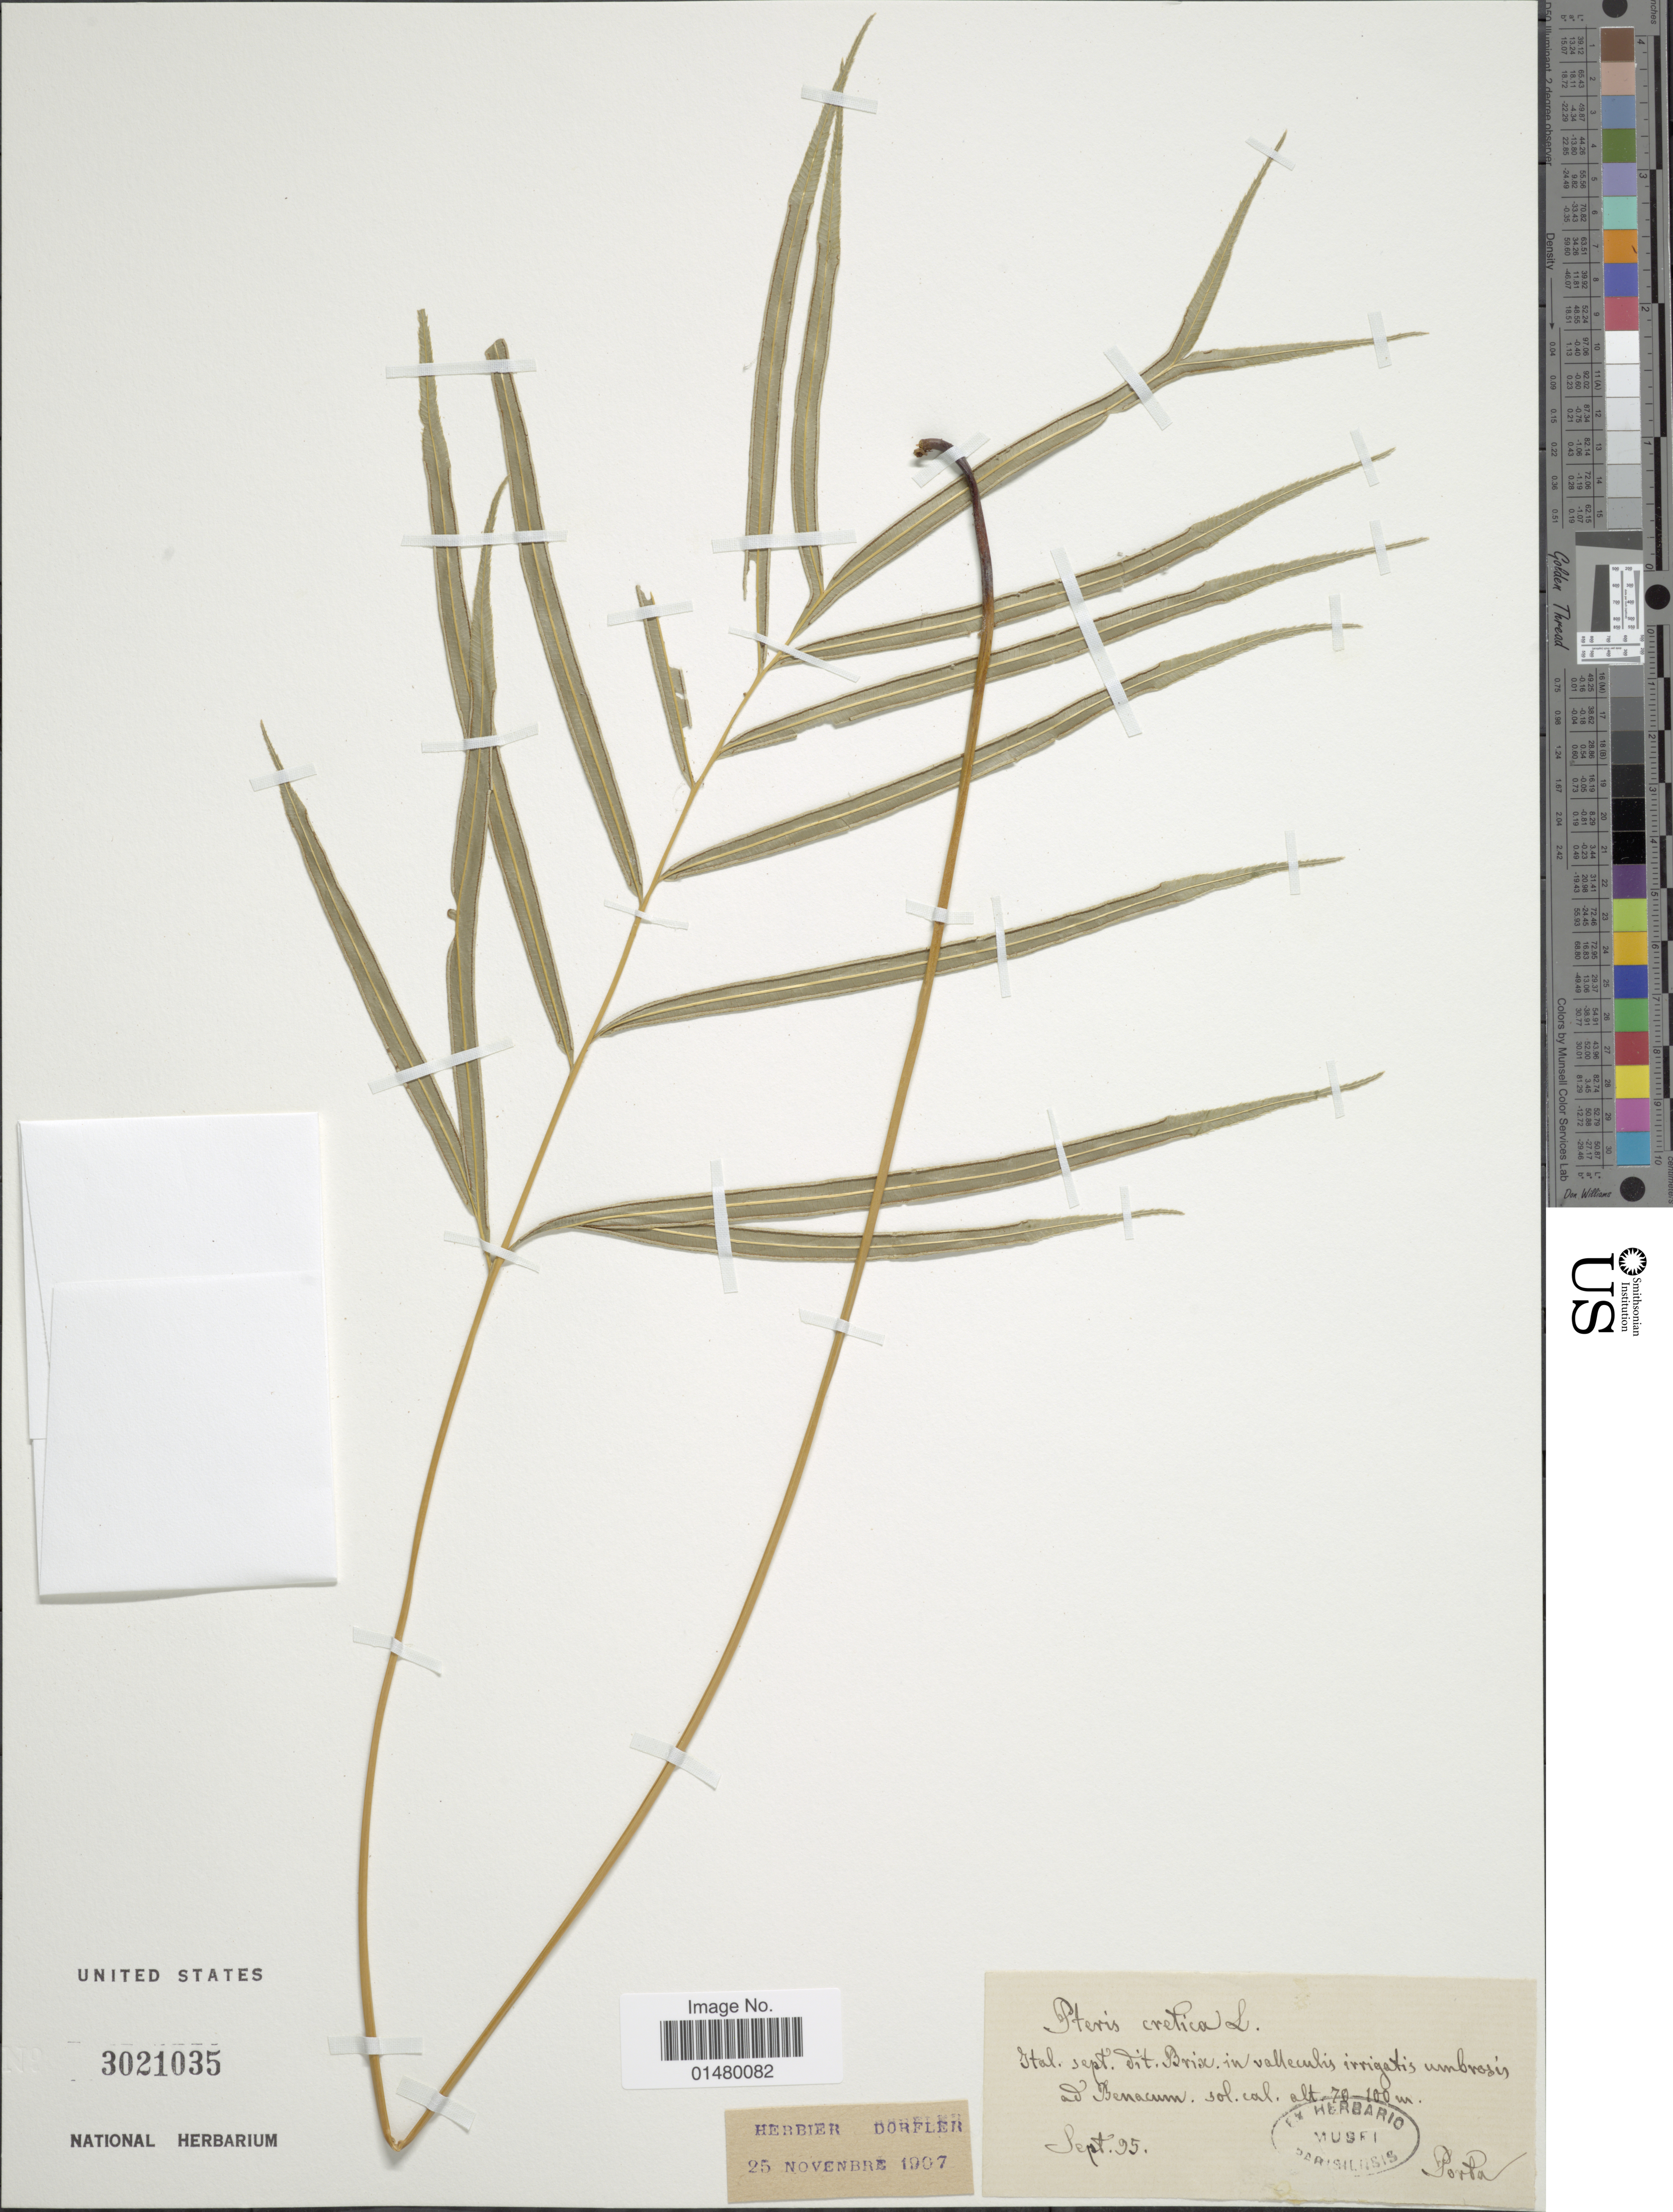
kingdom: Plantae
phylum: Tracheophyta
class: Polypodiopsida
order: Polypodiales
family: Pteridaceae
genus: Pteris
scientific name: Pteris cretica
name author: L.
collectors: -- Porta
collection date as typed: Transcribed d/m/y: /9/95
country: Italy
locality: Spet. dist Brix in vallecutis irrigatis umbrosis ad Benacum [interpreted]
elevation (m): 70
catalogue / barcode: US 3021035